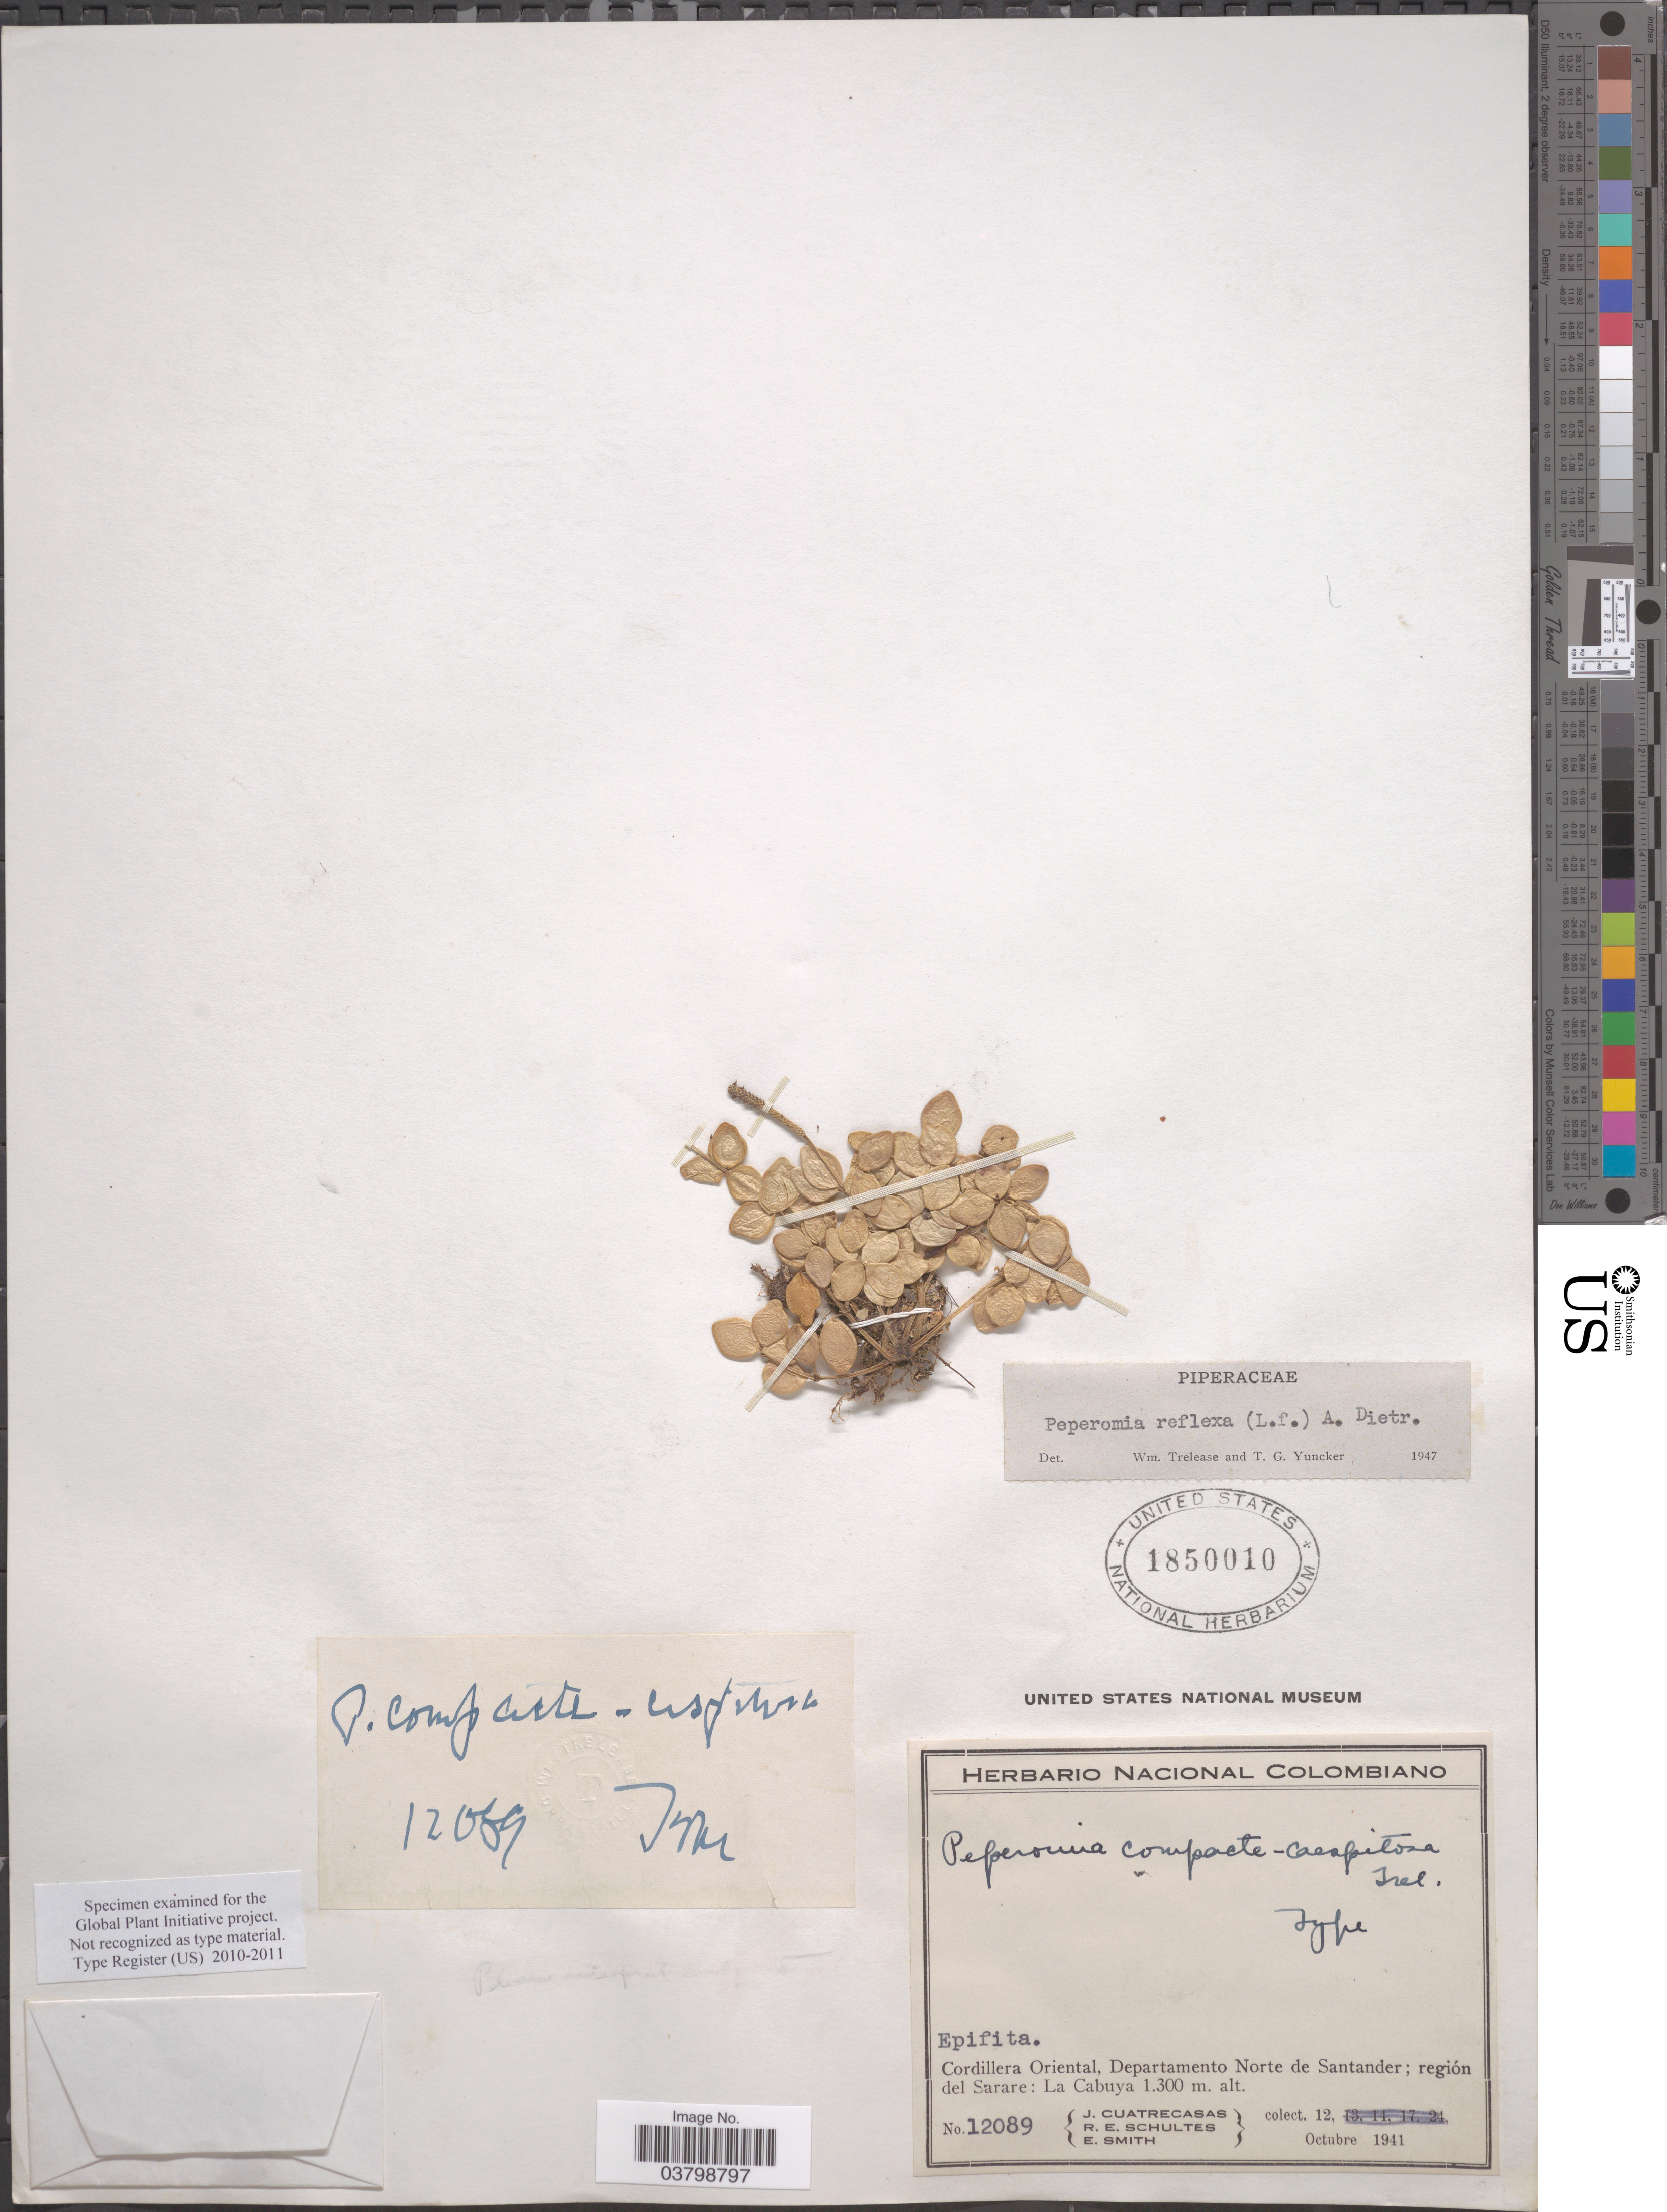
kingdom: Plantae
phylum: Tracheophyta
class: Magnoliopsida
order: Piperales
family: Piperaceae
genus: Peperomia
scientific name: Peperomia tetraphylla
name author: (G. Forst.) Hook. & Arn.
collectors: J. Cuatrecasas, R. E. Schultes & E. Smith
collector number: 12089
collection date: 1941-10-12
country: Colombia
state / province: Norte de Santander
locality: Cordillera Oriental, Departamento Norte de Santander; región del Sarare: La Cabuya.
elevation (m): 1300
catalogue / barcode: US 1850010